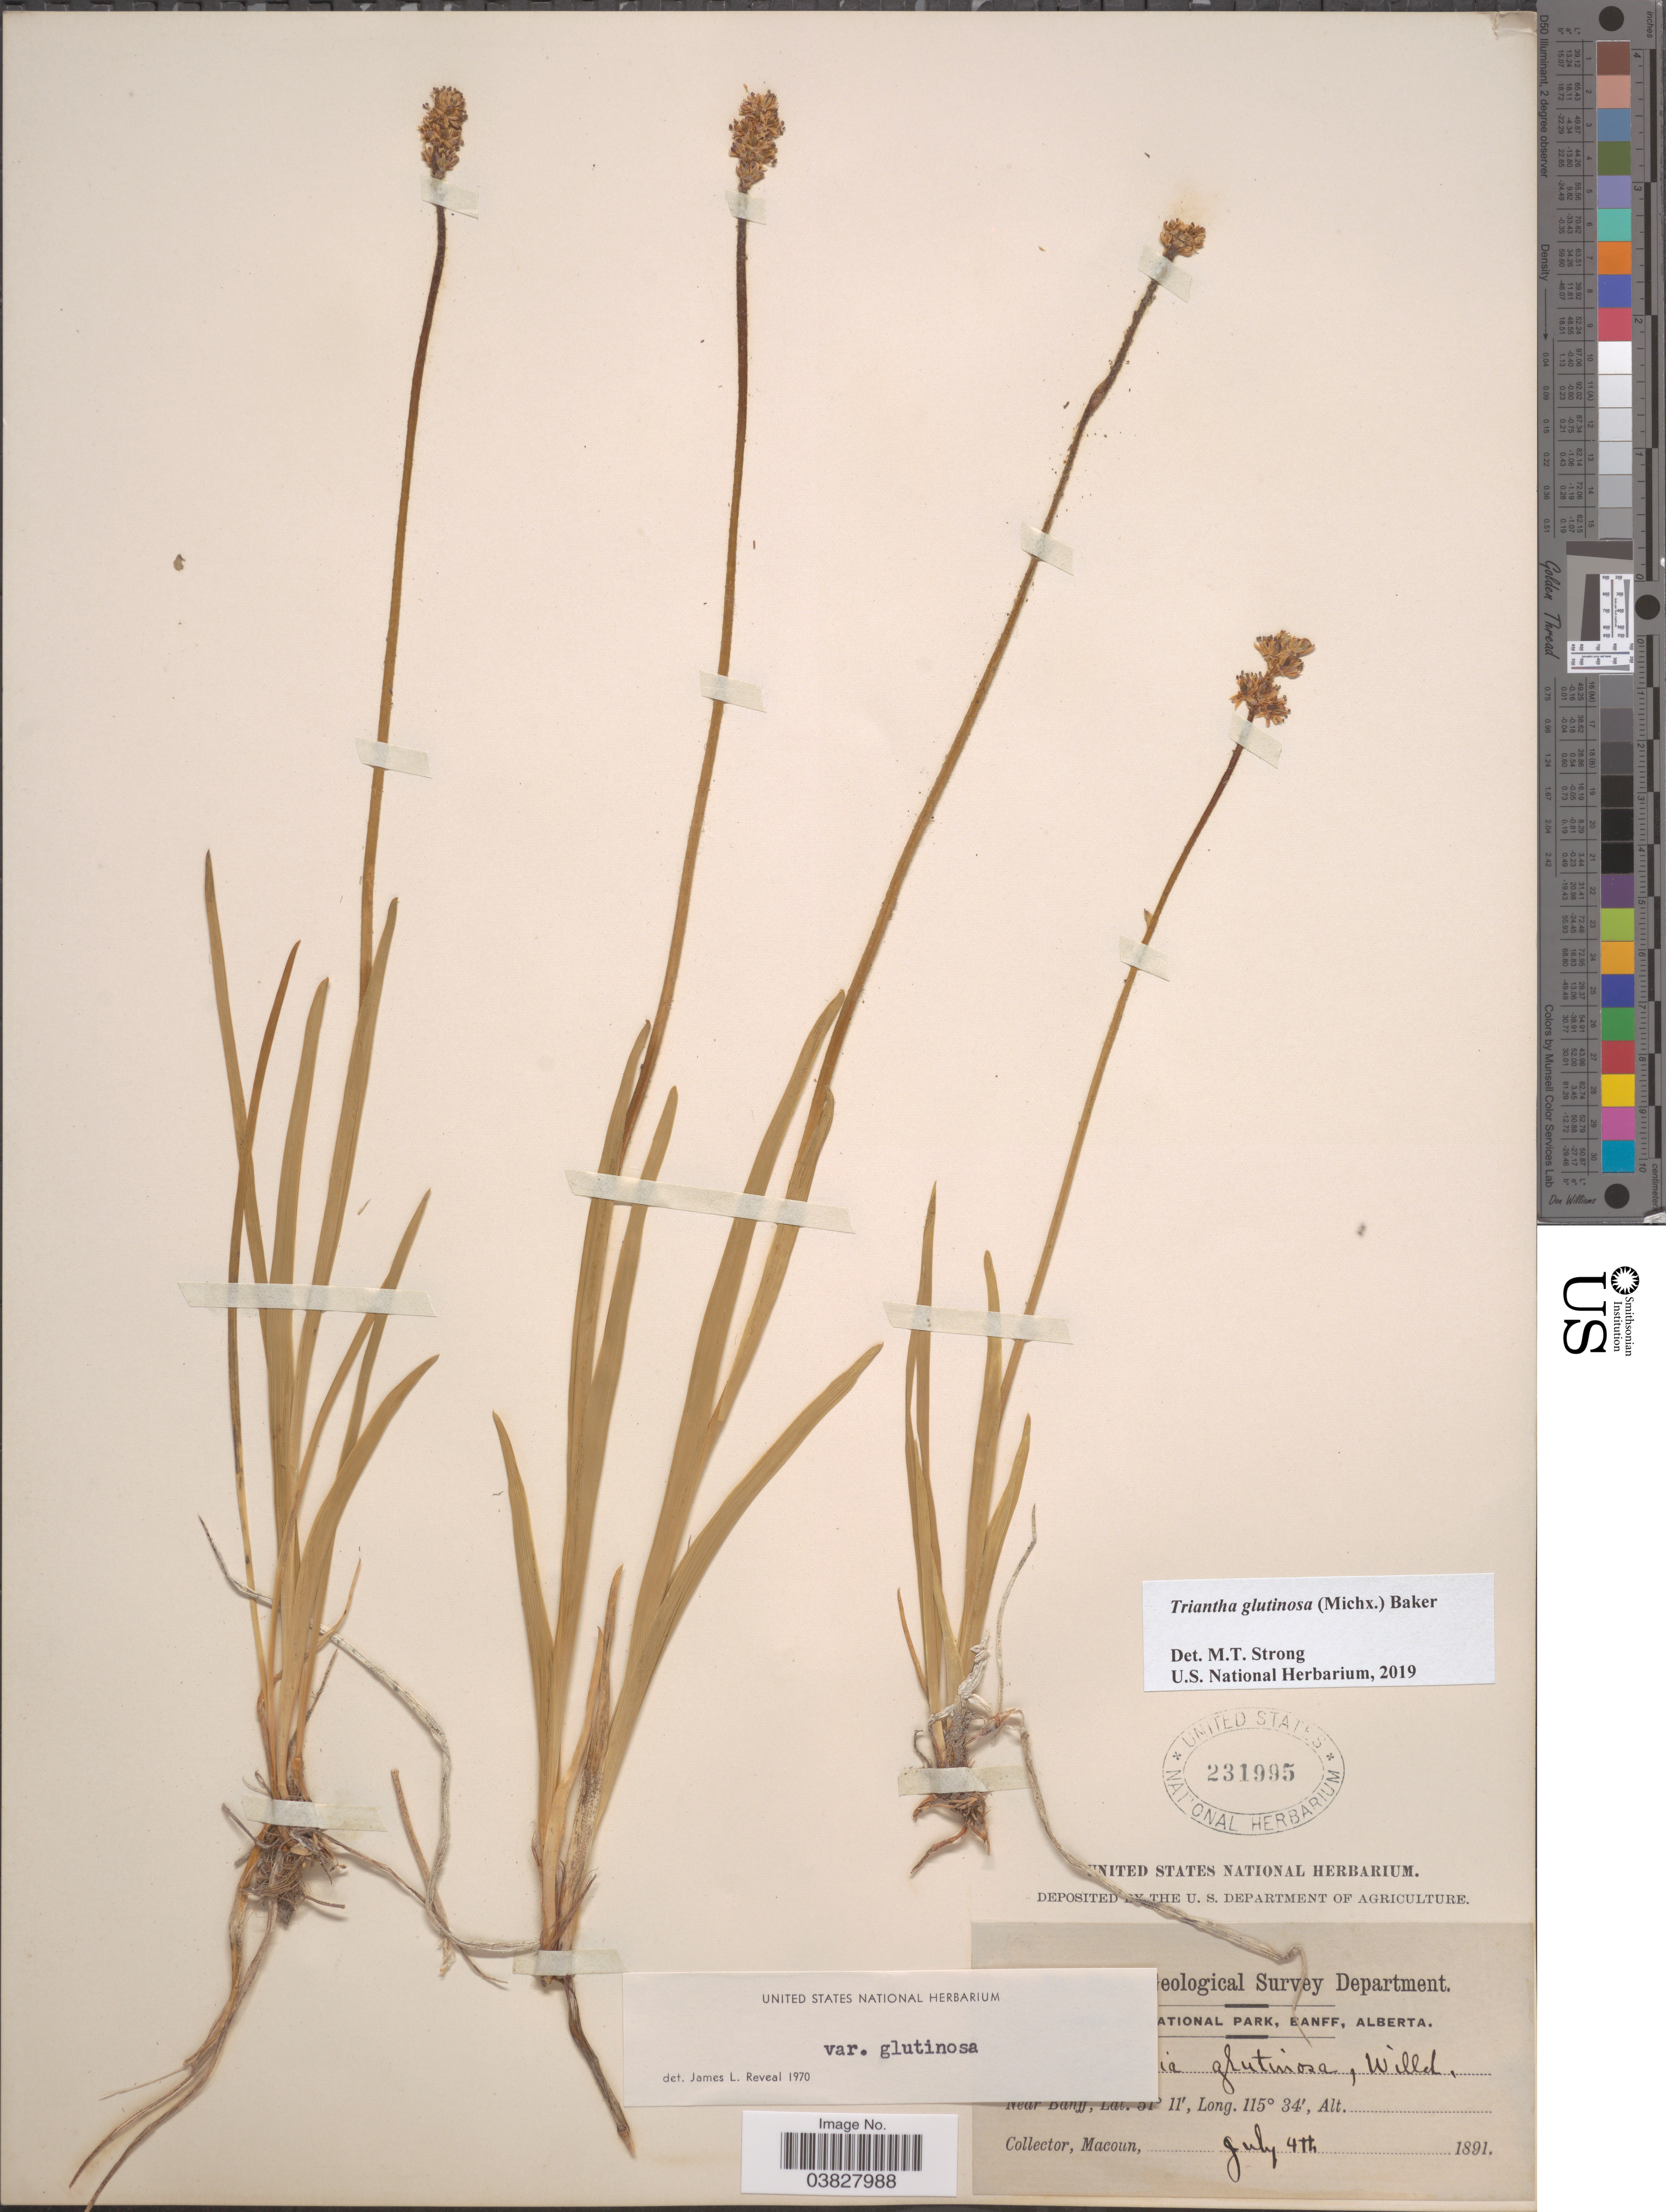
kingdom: Plantae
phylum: Tracheophyta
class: Liliopsida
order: Alismatales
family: Tofieldiaceae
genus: Triantha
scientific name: Triantha glutinosa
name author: (Michx.) Baker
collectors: -- Macoun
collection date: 1891-07-04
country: Canada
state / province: Alberta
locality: [illegible text]ational Park, Banff. Near Banff.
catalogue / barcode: US 231995